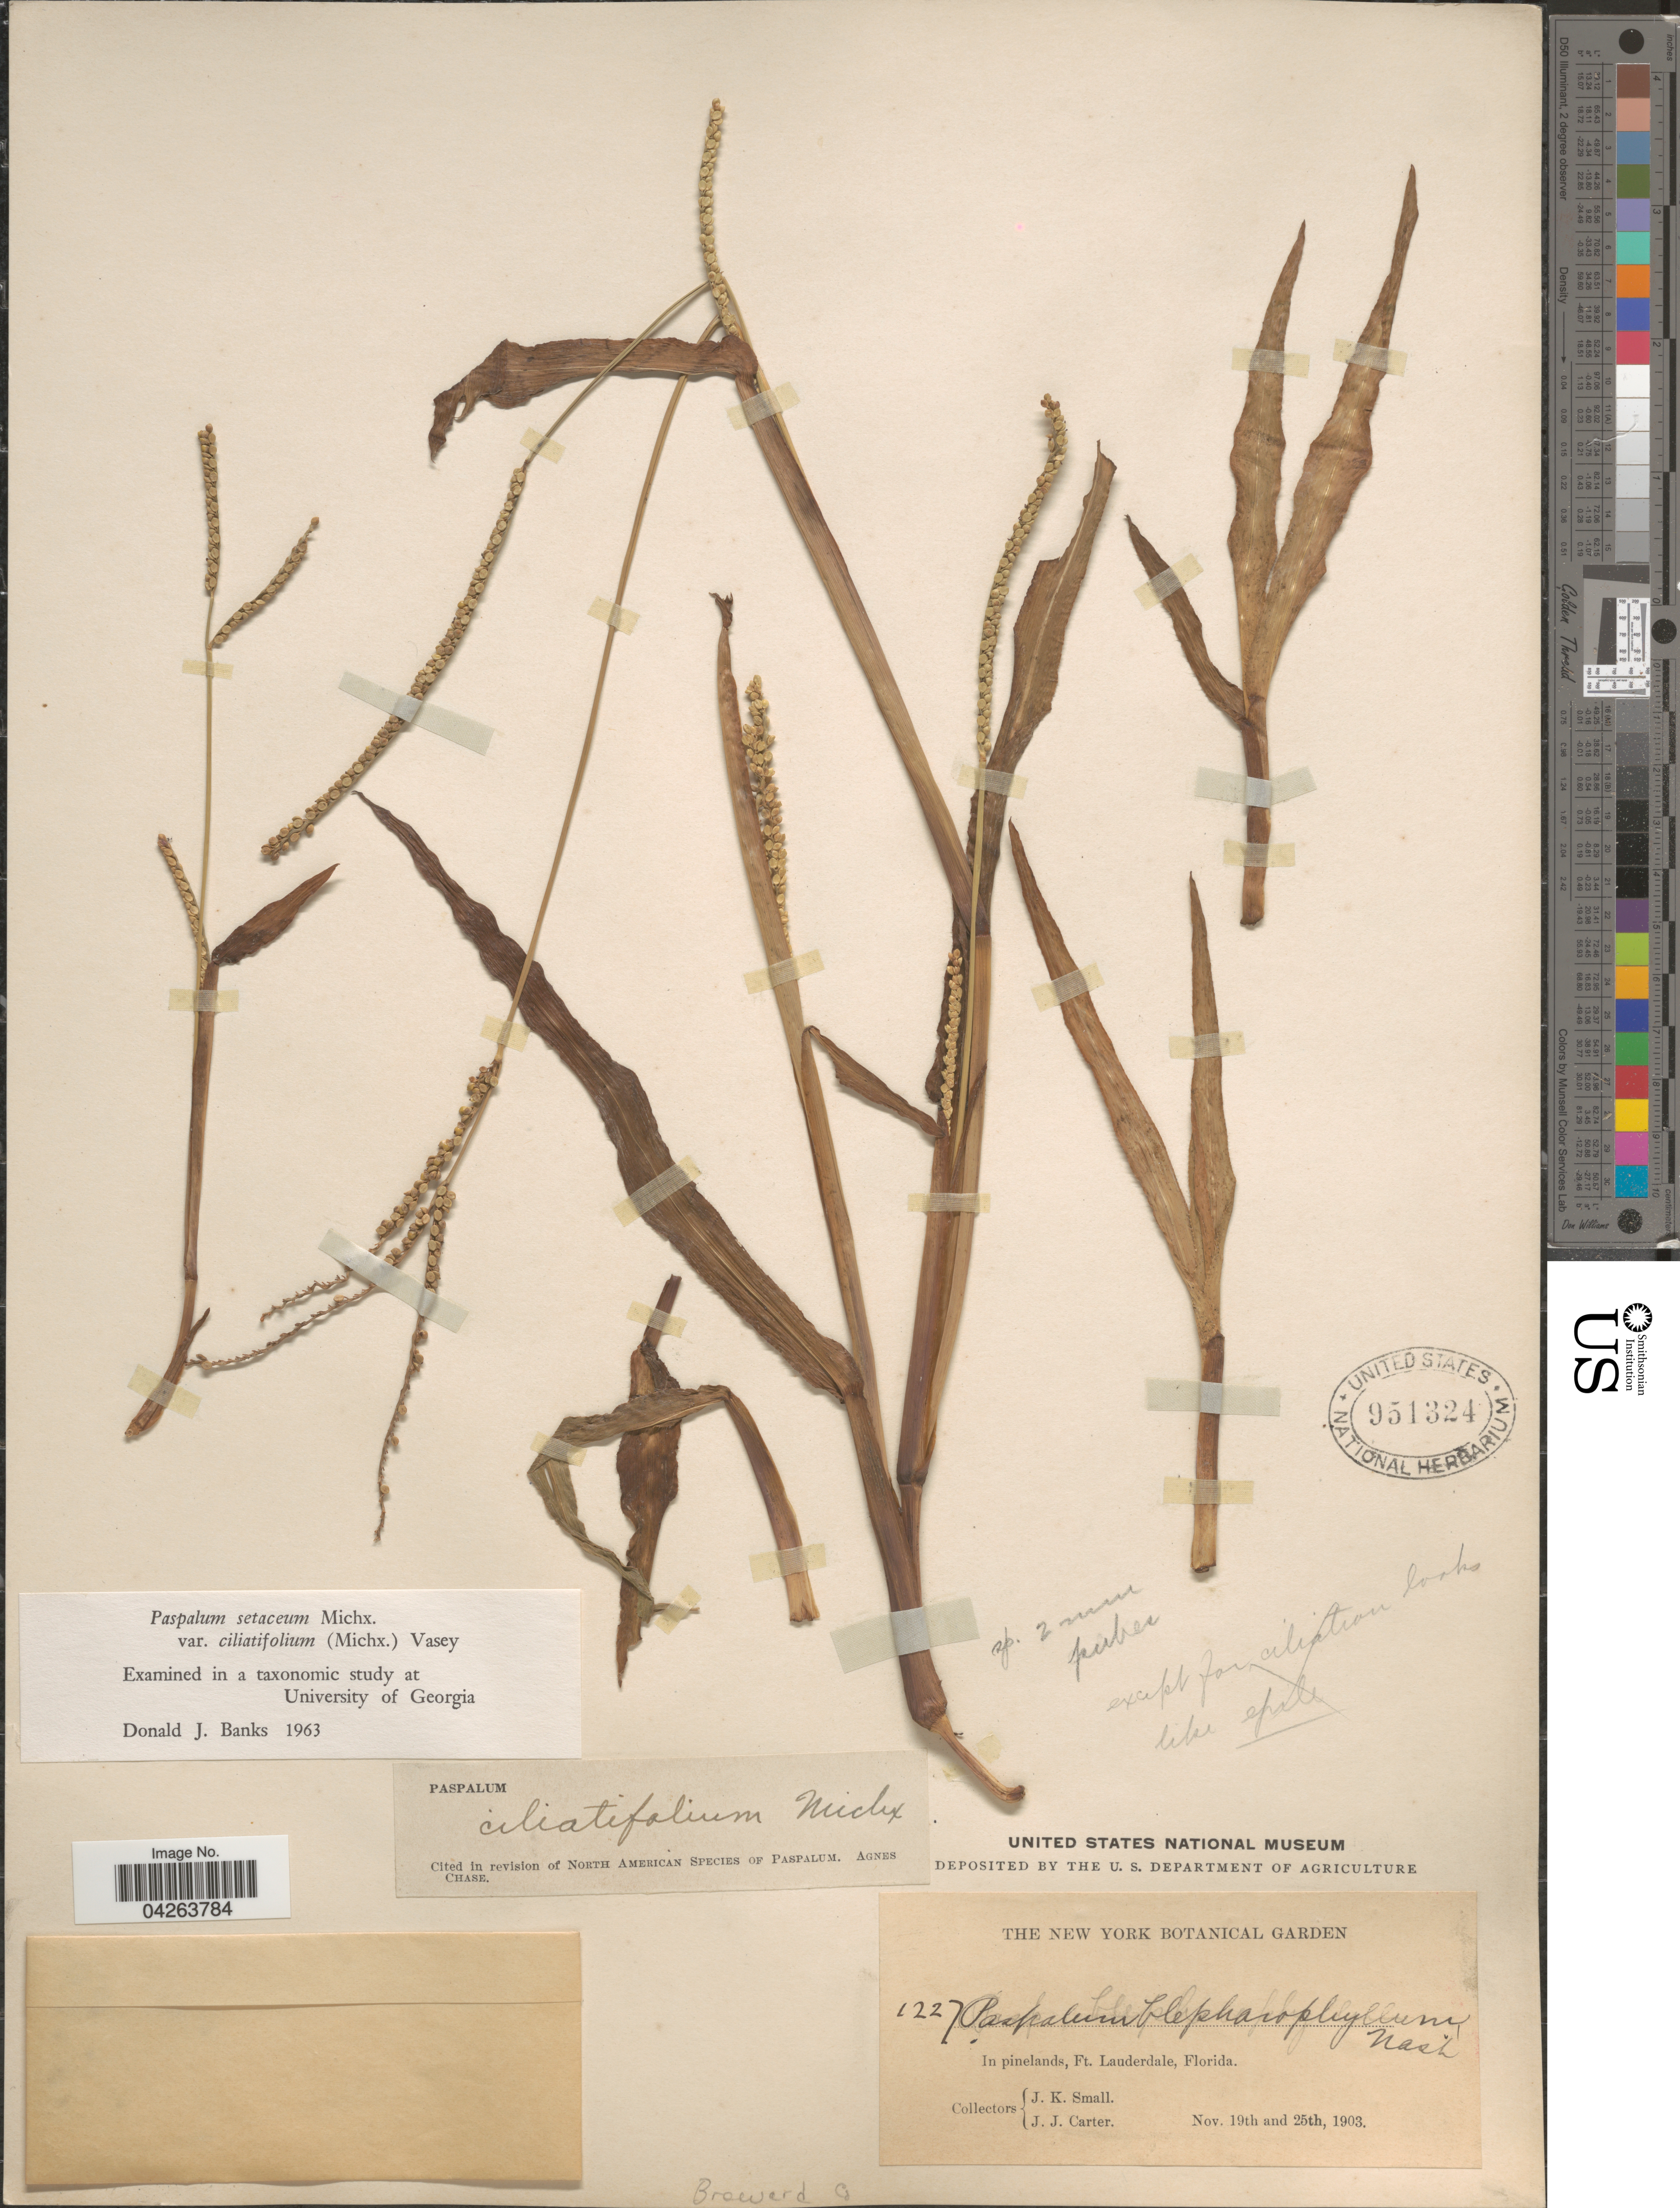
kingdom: Plantae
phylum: Tracheophyta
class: Liliopsida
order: Poales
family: Poaceae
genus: Paspalum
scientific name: Paspalum setaceum var. ciliatifolium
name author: (Michx.) Vasey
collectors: J. K. Small & J. Carter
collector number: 1227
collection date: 1903-11-19/1903-11-25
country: United States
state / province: Florida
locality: In pinelands, Ft. Lauderdale. Brevard Co.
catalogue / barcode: US 951324